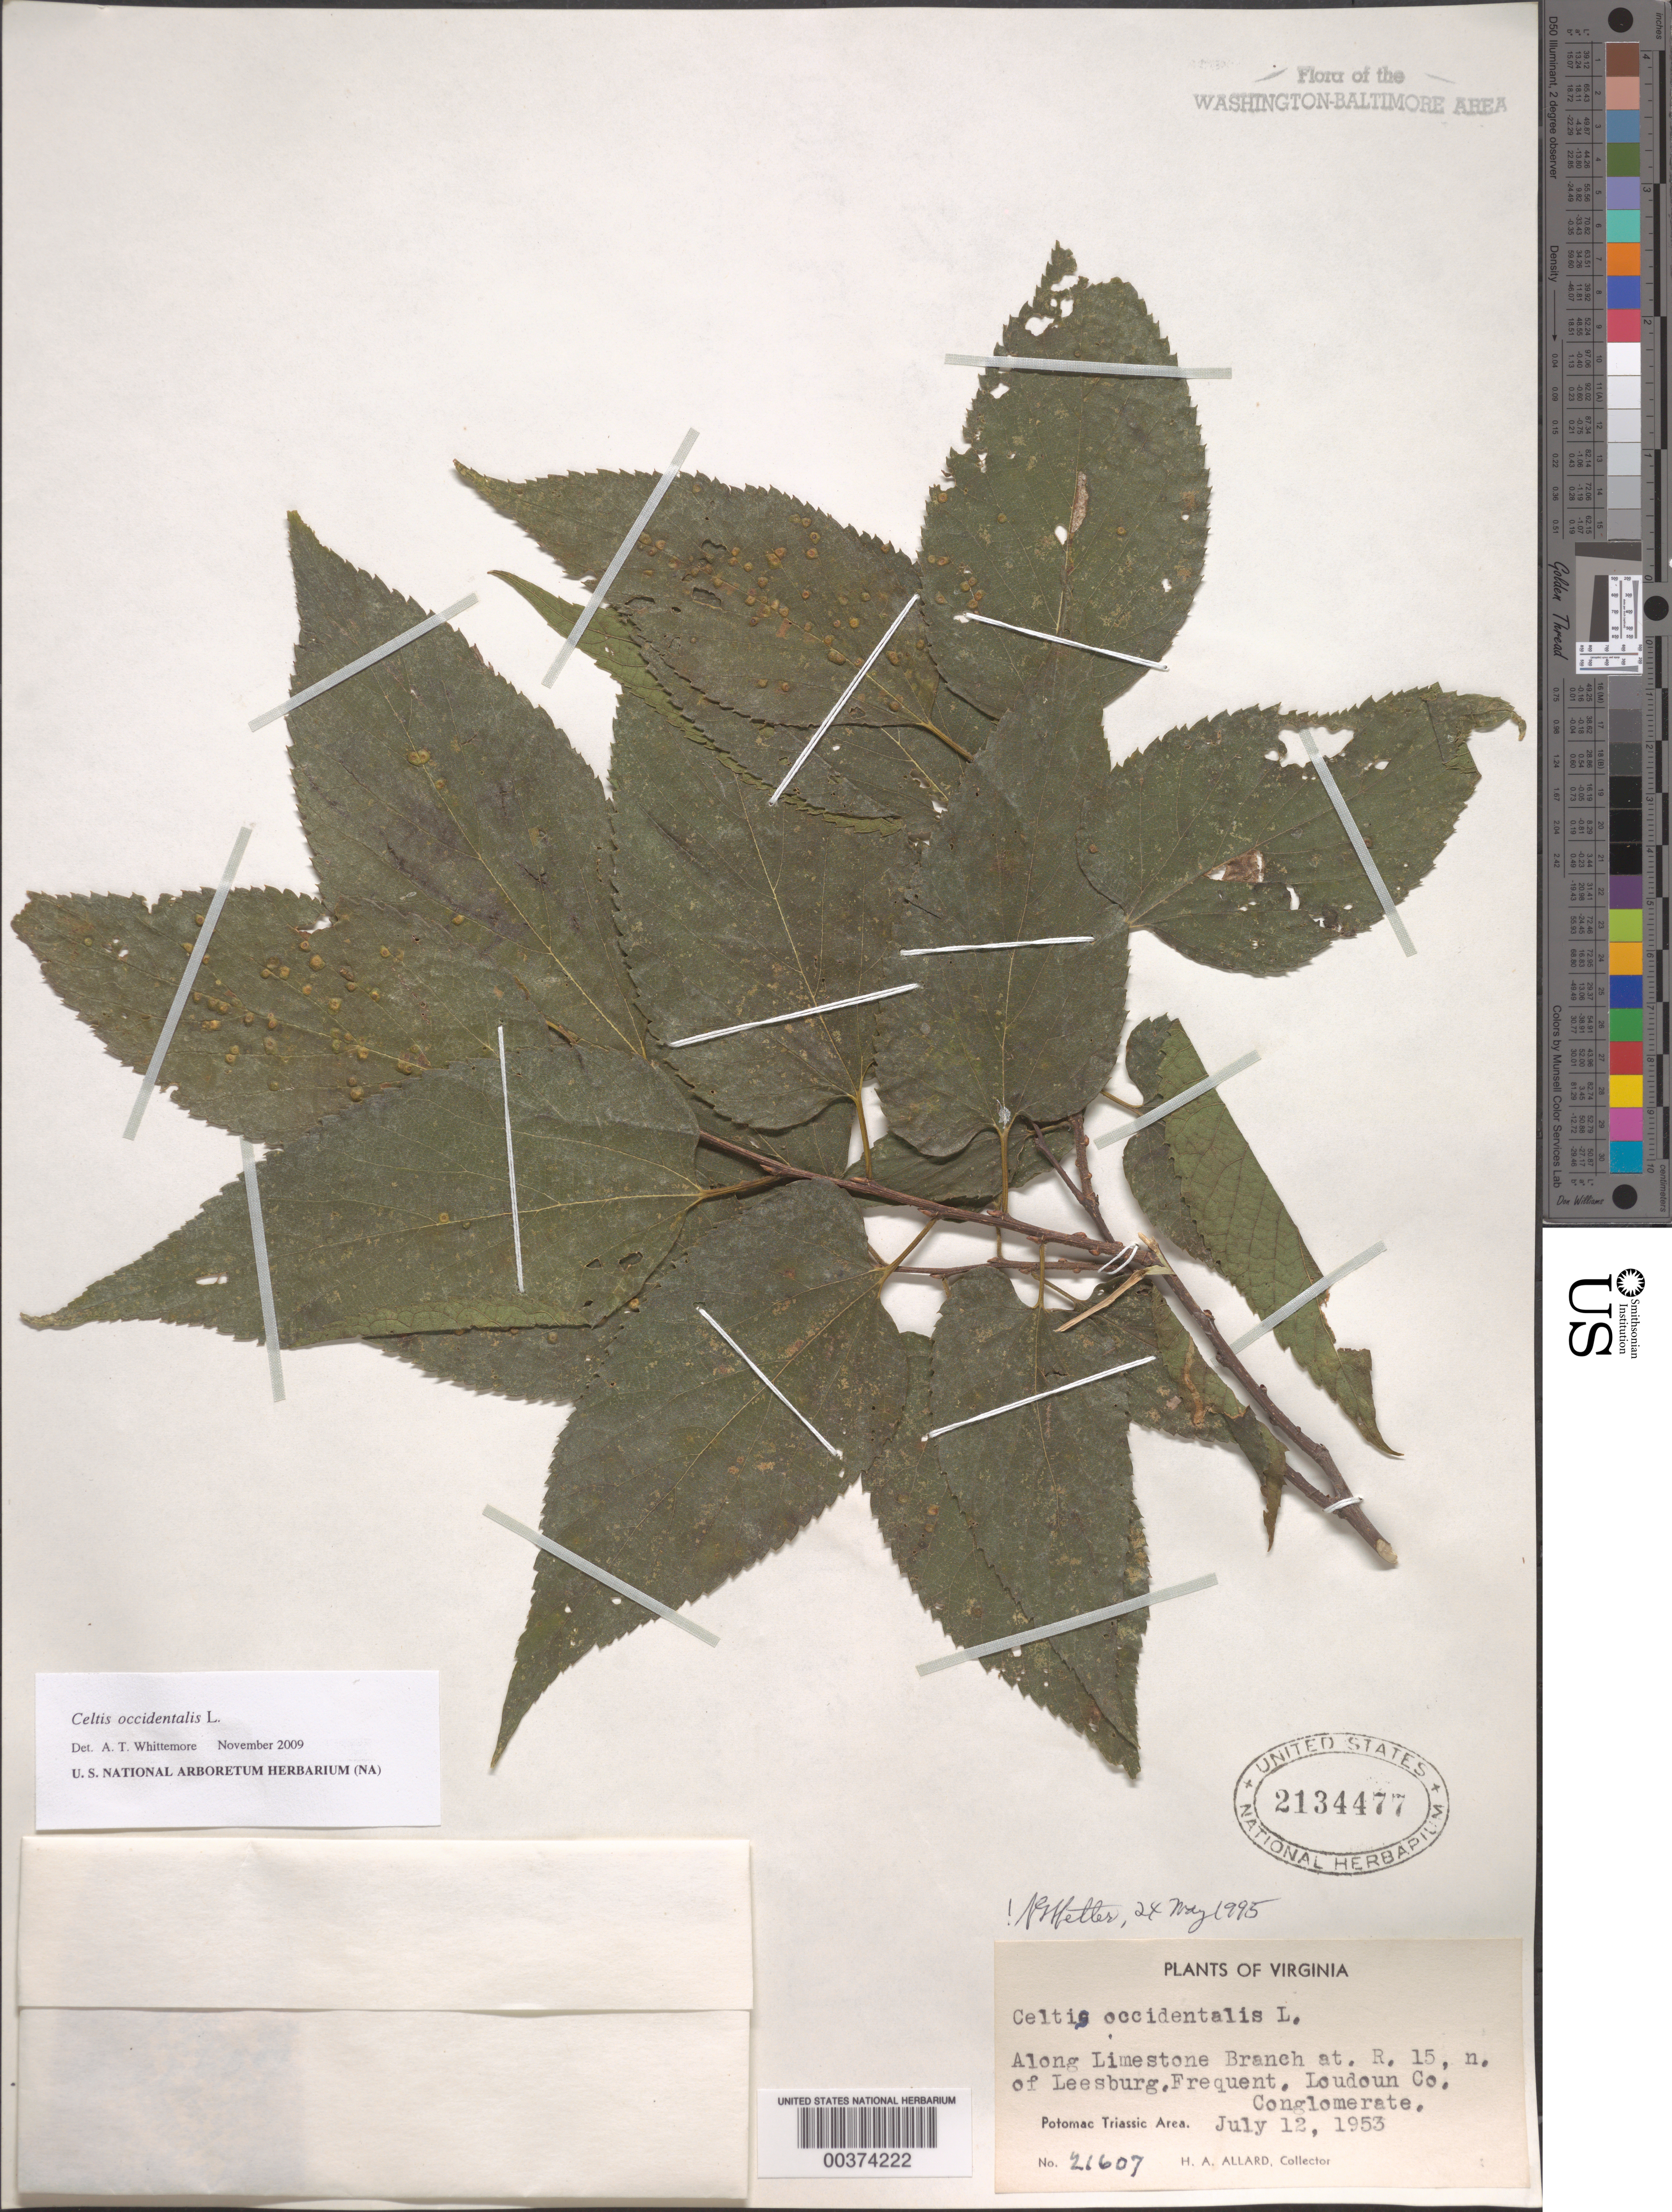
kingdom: Plantae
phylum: Tracheophyta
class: Magnoliopsida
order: Rosales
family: Cannabaceae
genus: Celtis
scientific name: Celtis occidentalis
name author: L.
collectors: H. A. Allard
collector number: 21607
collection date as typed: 12 Jul 1953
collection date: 1953-07-12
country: United States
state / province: Virginia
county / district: Loudoun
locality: Limestone branch at Route 15, north of Leesburg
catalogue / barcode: US 2134477